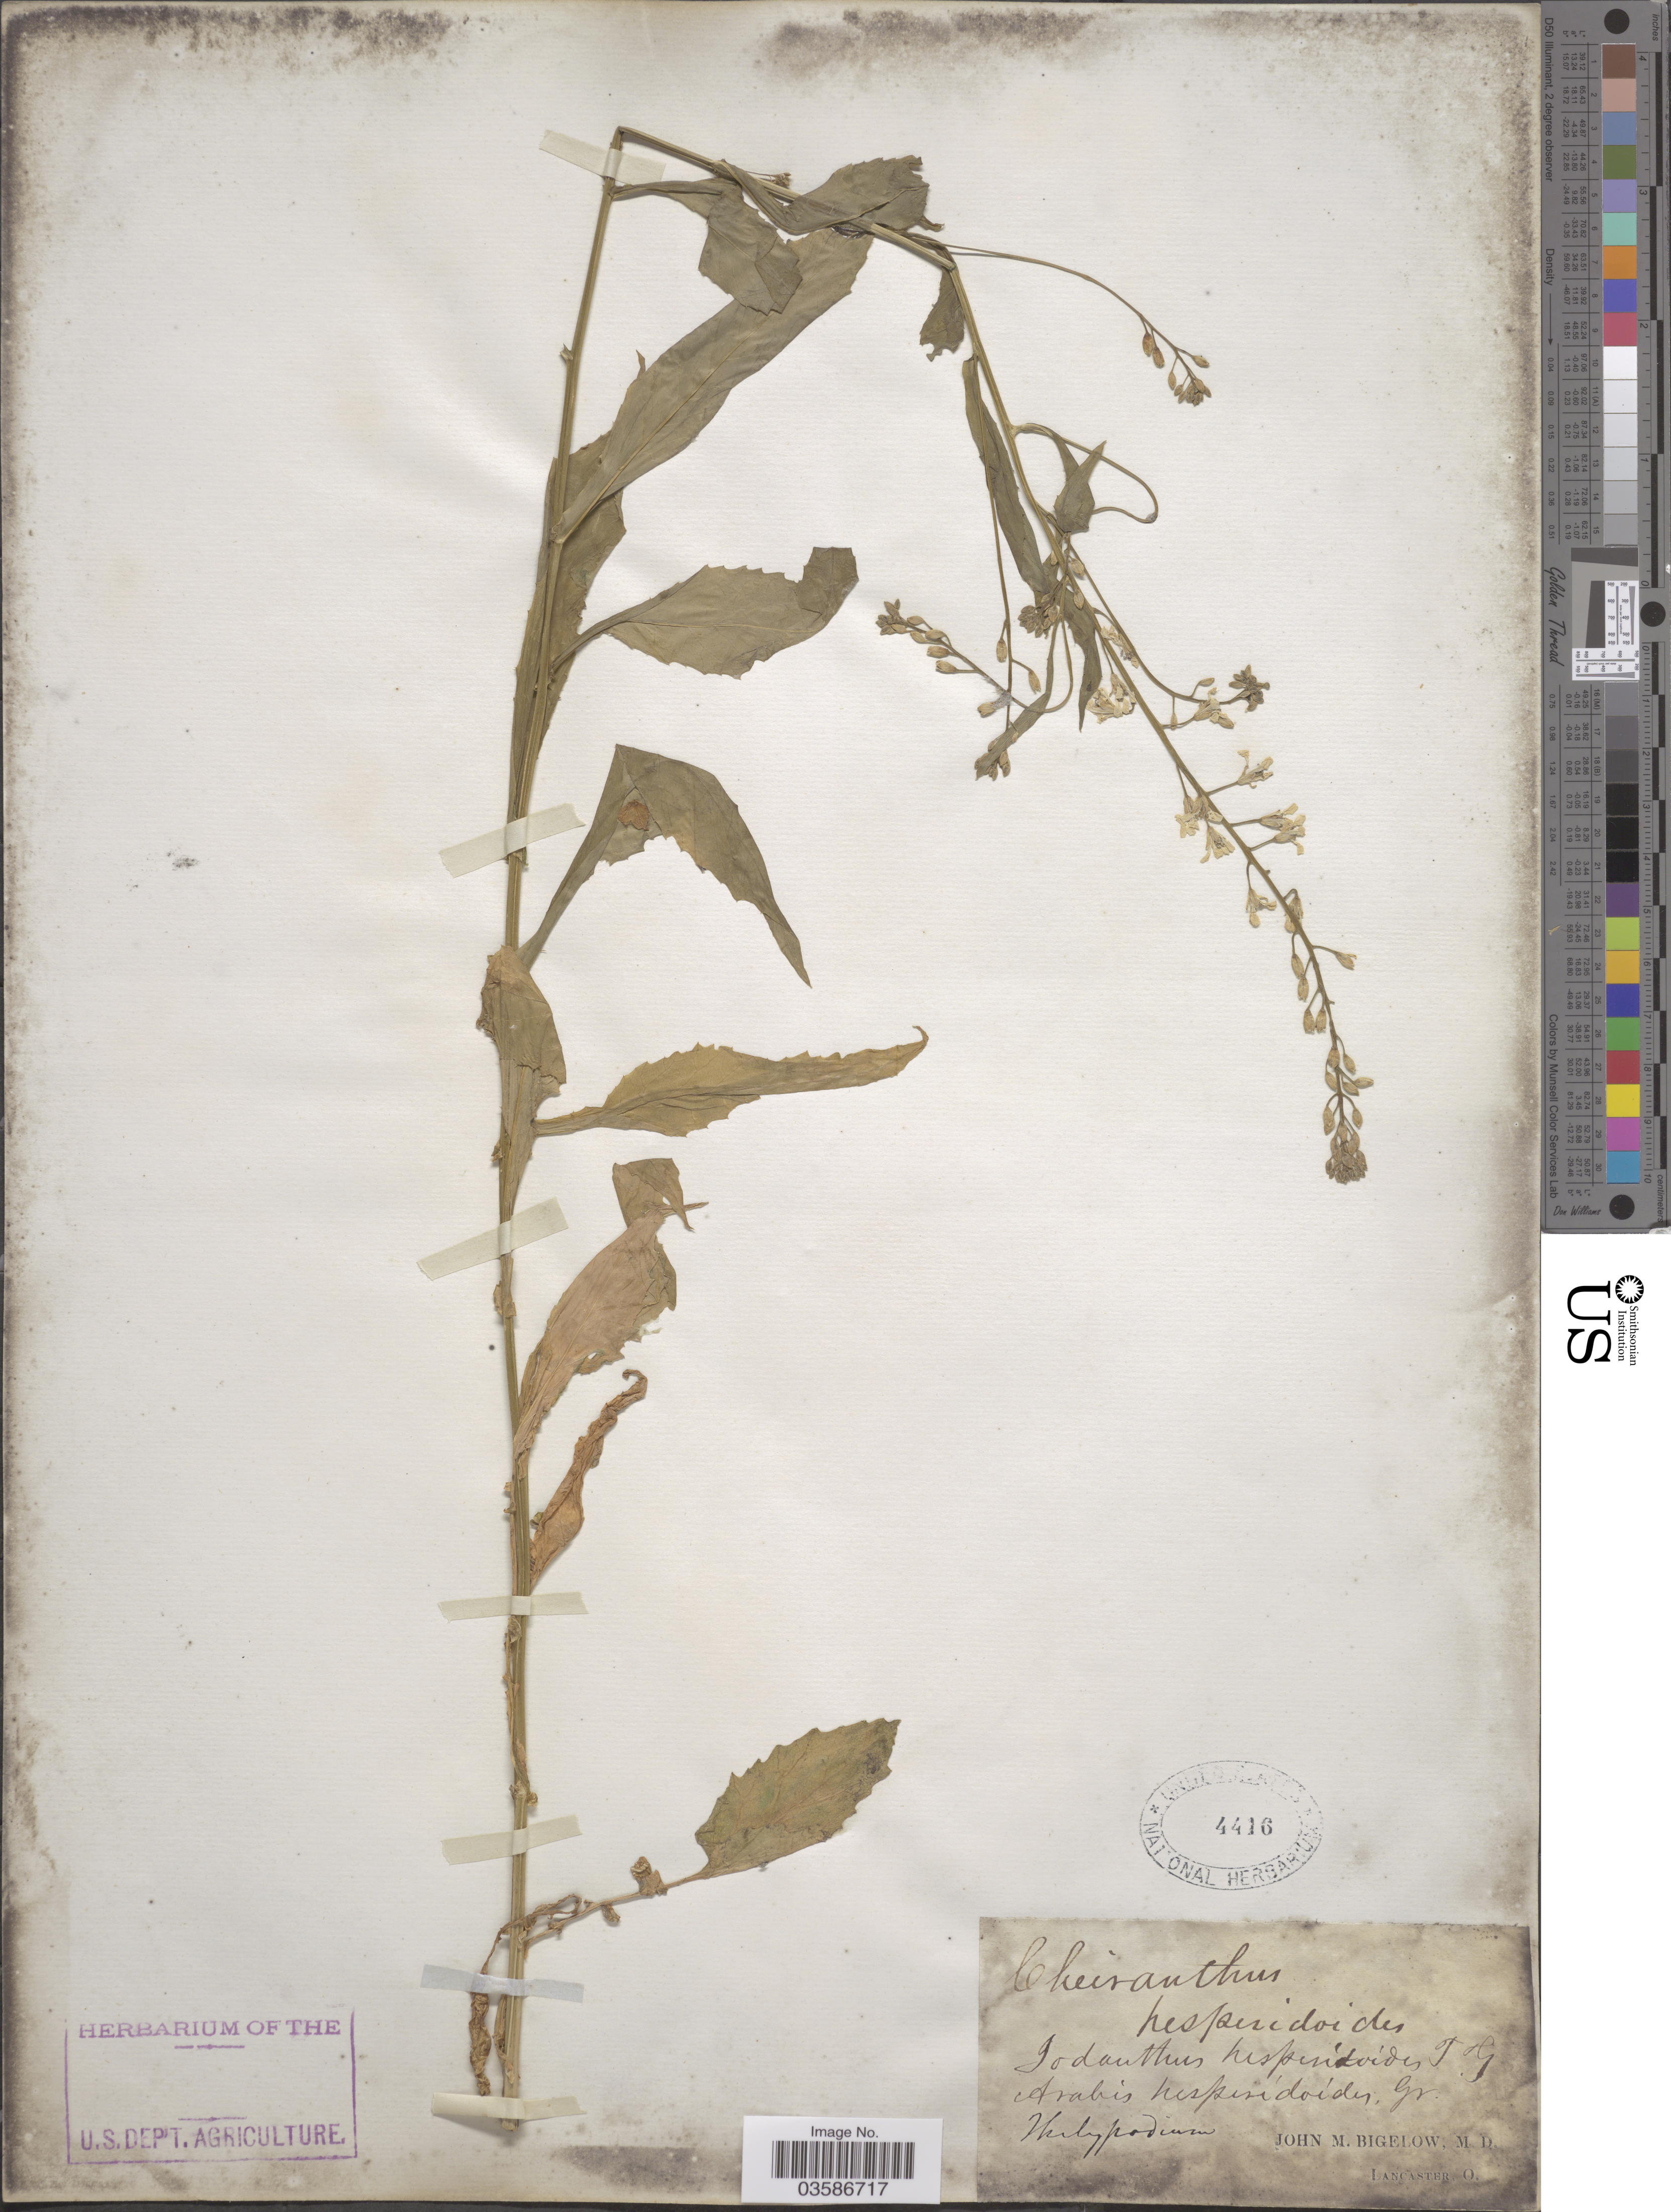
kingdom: Plantae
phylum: Tracheophyta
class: Magnoliopsida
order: Brassicales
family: Brassicaceae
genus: Iodanthus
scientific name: Iodanthus pinnatifidus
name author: (Michx.) Steud.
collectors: J. M. Bigelow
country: United States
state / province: Ohio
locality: Lancaster.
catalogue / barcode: US 4416